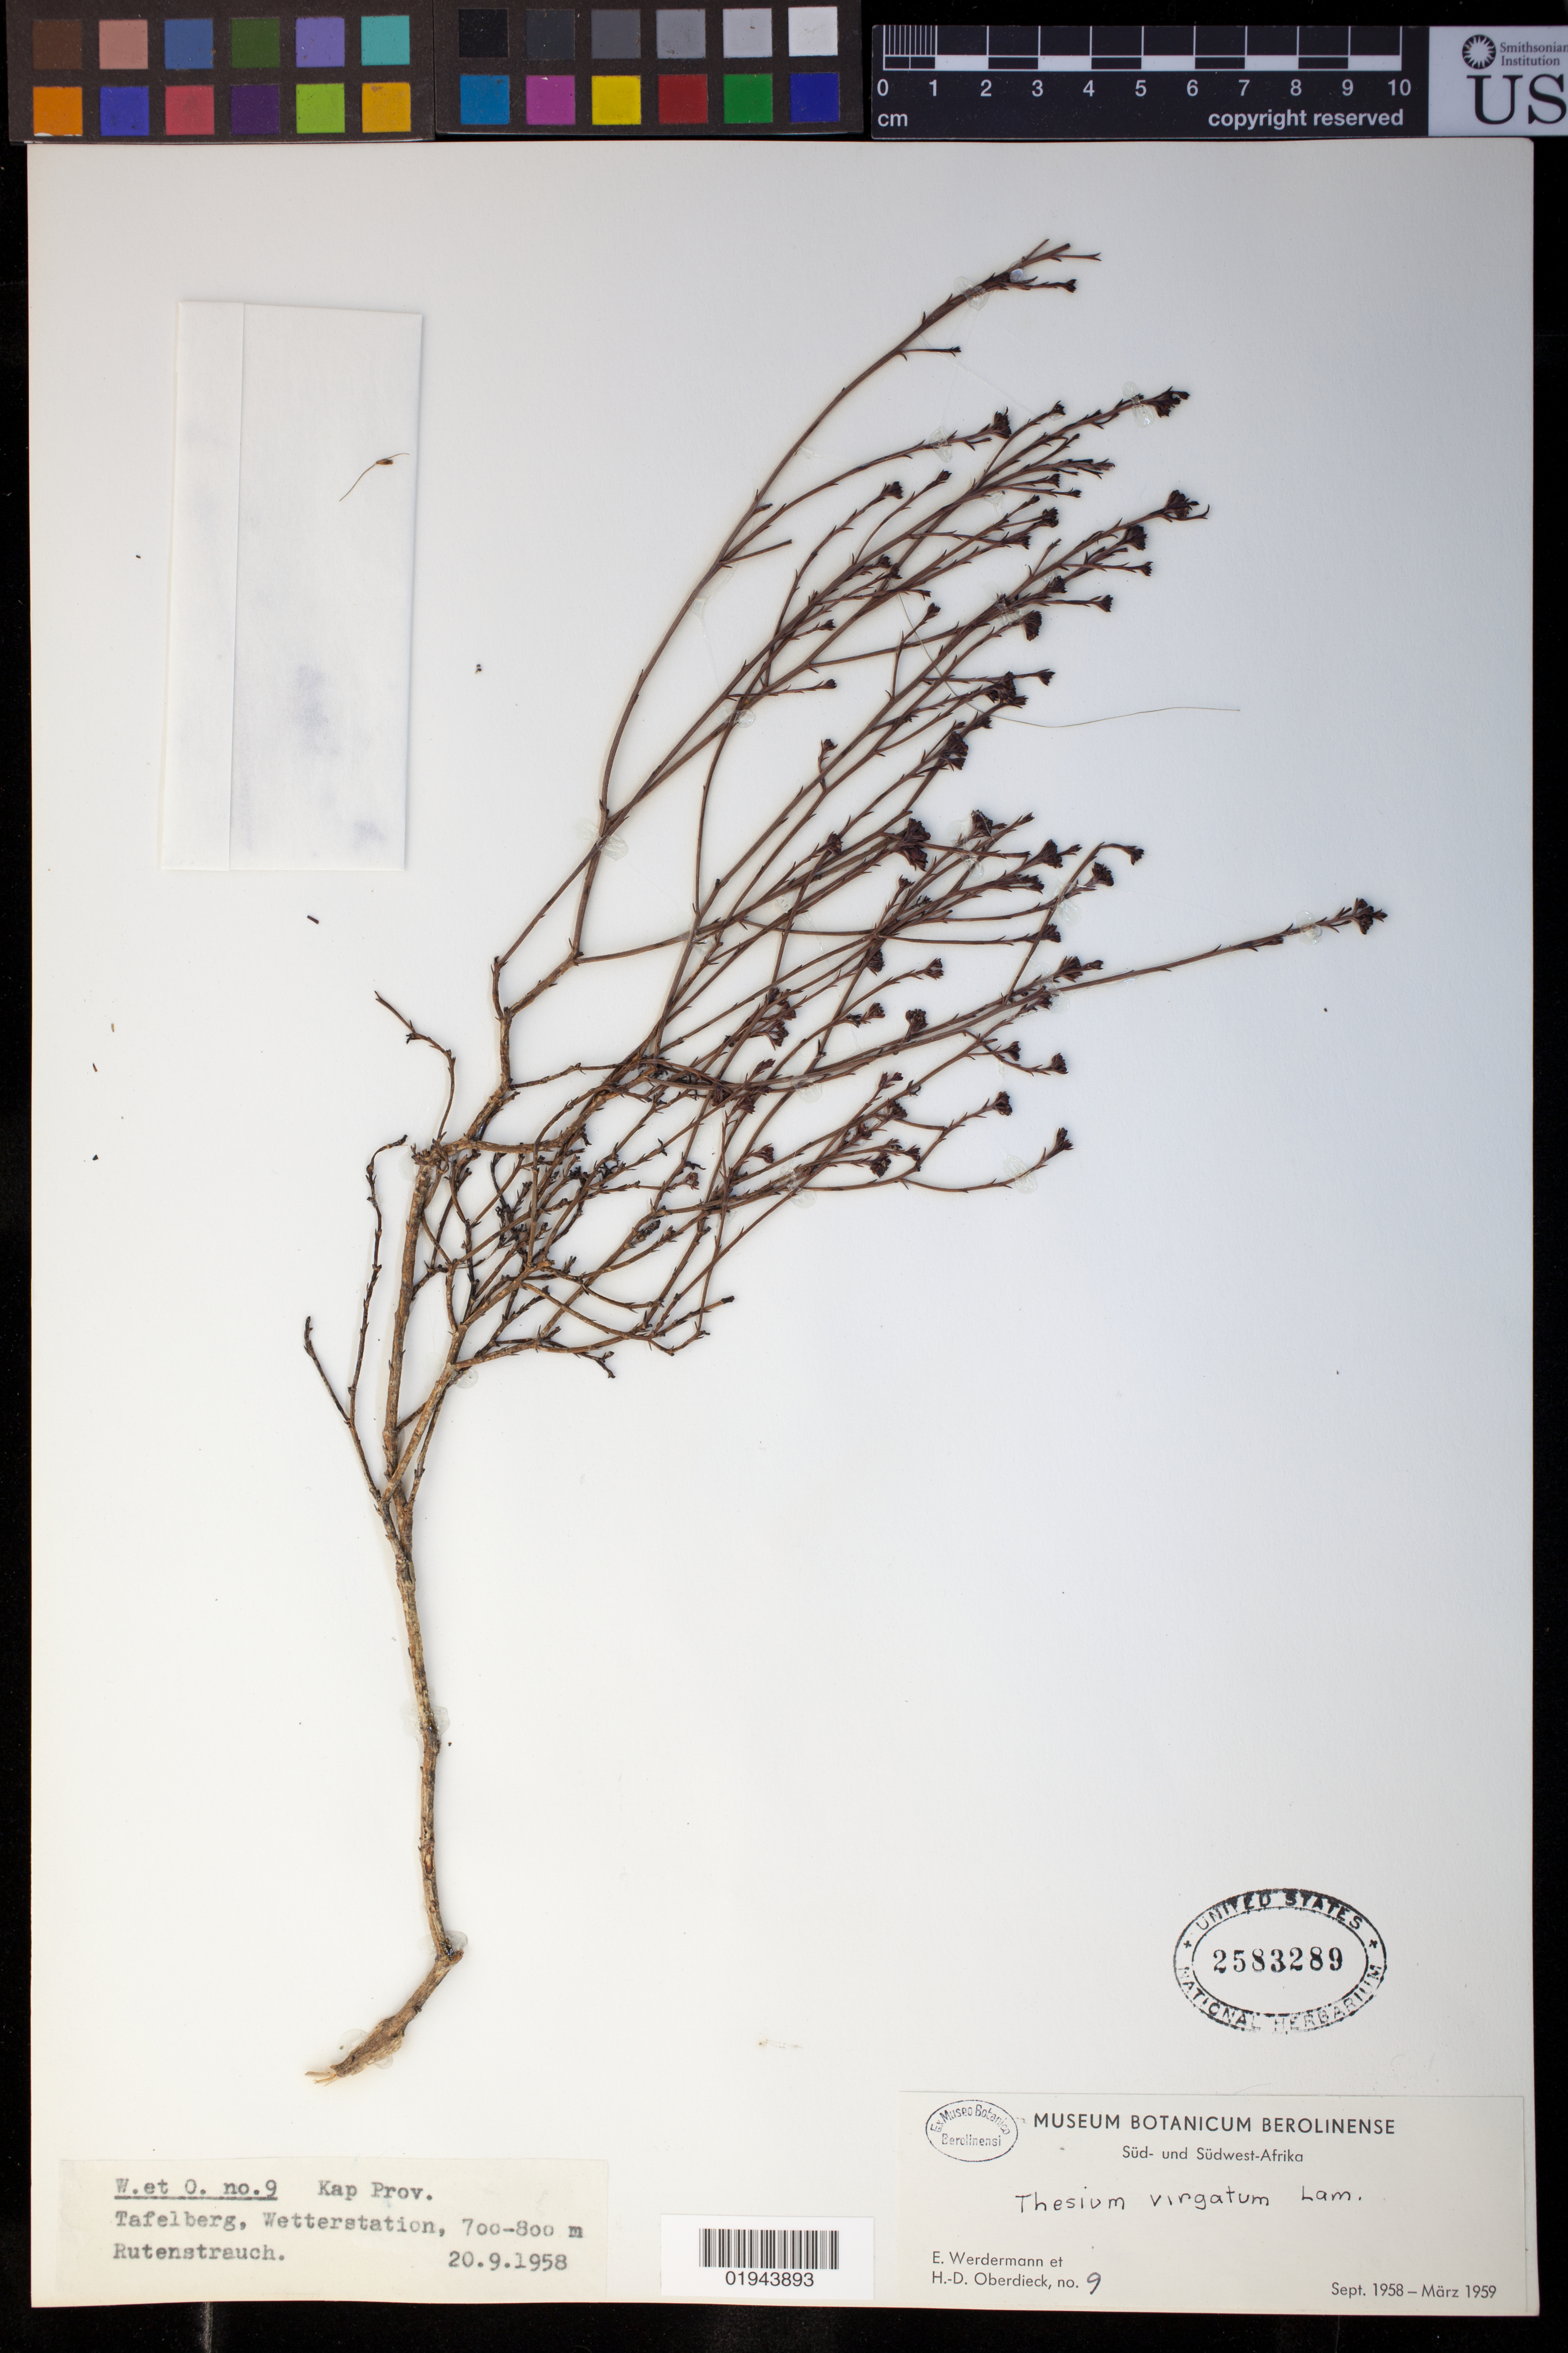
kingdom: Plantae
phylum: Tracheophyta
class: Magnoliopsida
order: Santalales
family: Thesiaceae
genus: Thesium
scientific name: Thesium virgatum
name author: Lam.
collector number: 9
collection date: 1958-09-20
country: South Africa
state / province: Western Cape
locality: Kap Prov.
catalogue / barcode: US 2583289